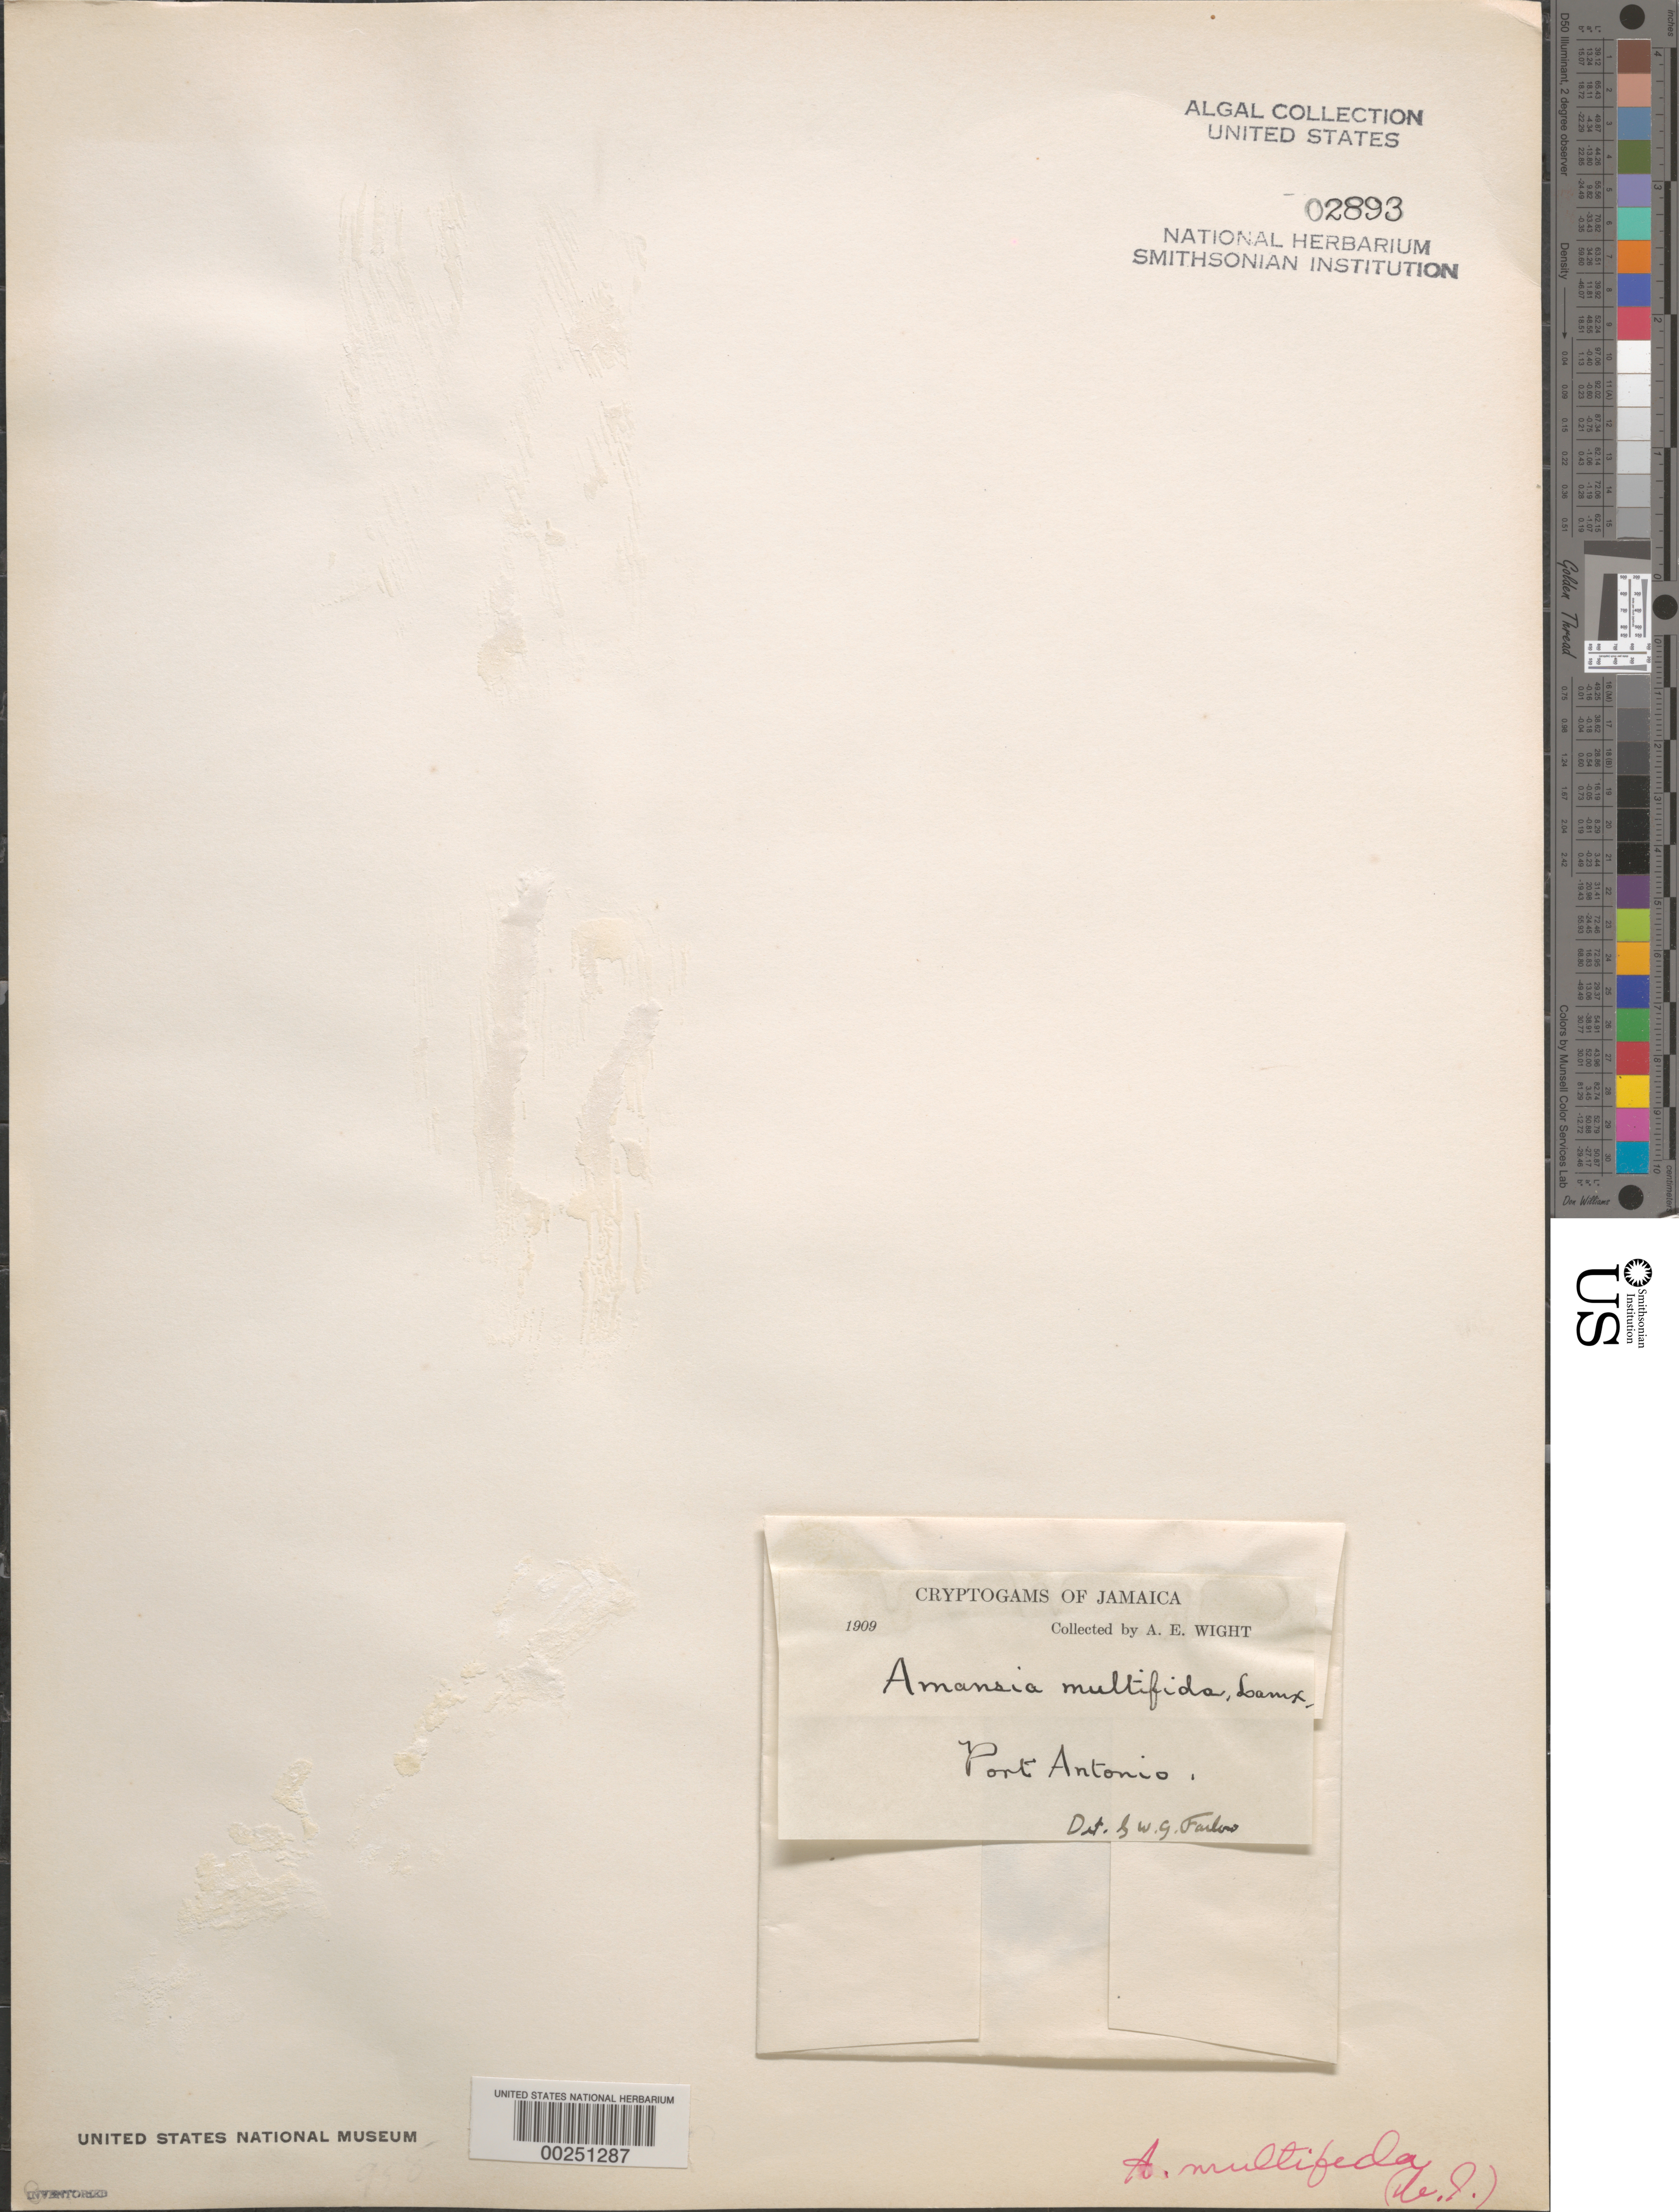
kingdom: Plantae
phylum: Rhodophyta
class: Florideophyceae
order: Ceramiales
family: Rhodomelaceae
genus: Amansia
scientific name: Amansia multifida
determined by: Farlow, W. G.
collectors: A. E. Wight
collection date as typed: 1909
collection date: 1909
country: Jamaica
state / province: Portland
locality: Port Antonio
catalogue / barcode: US 2893